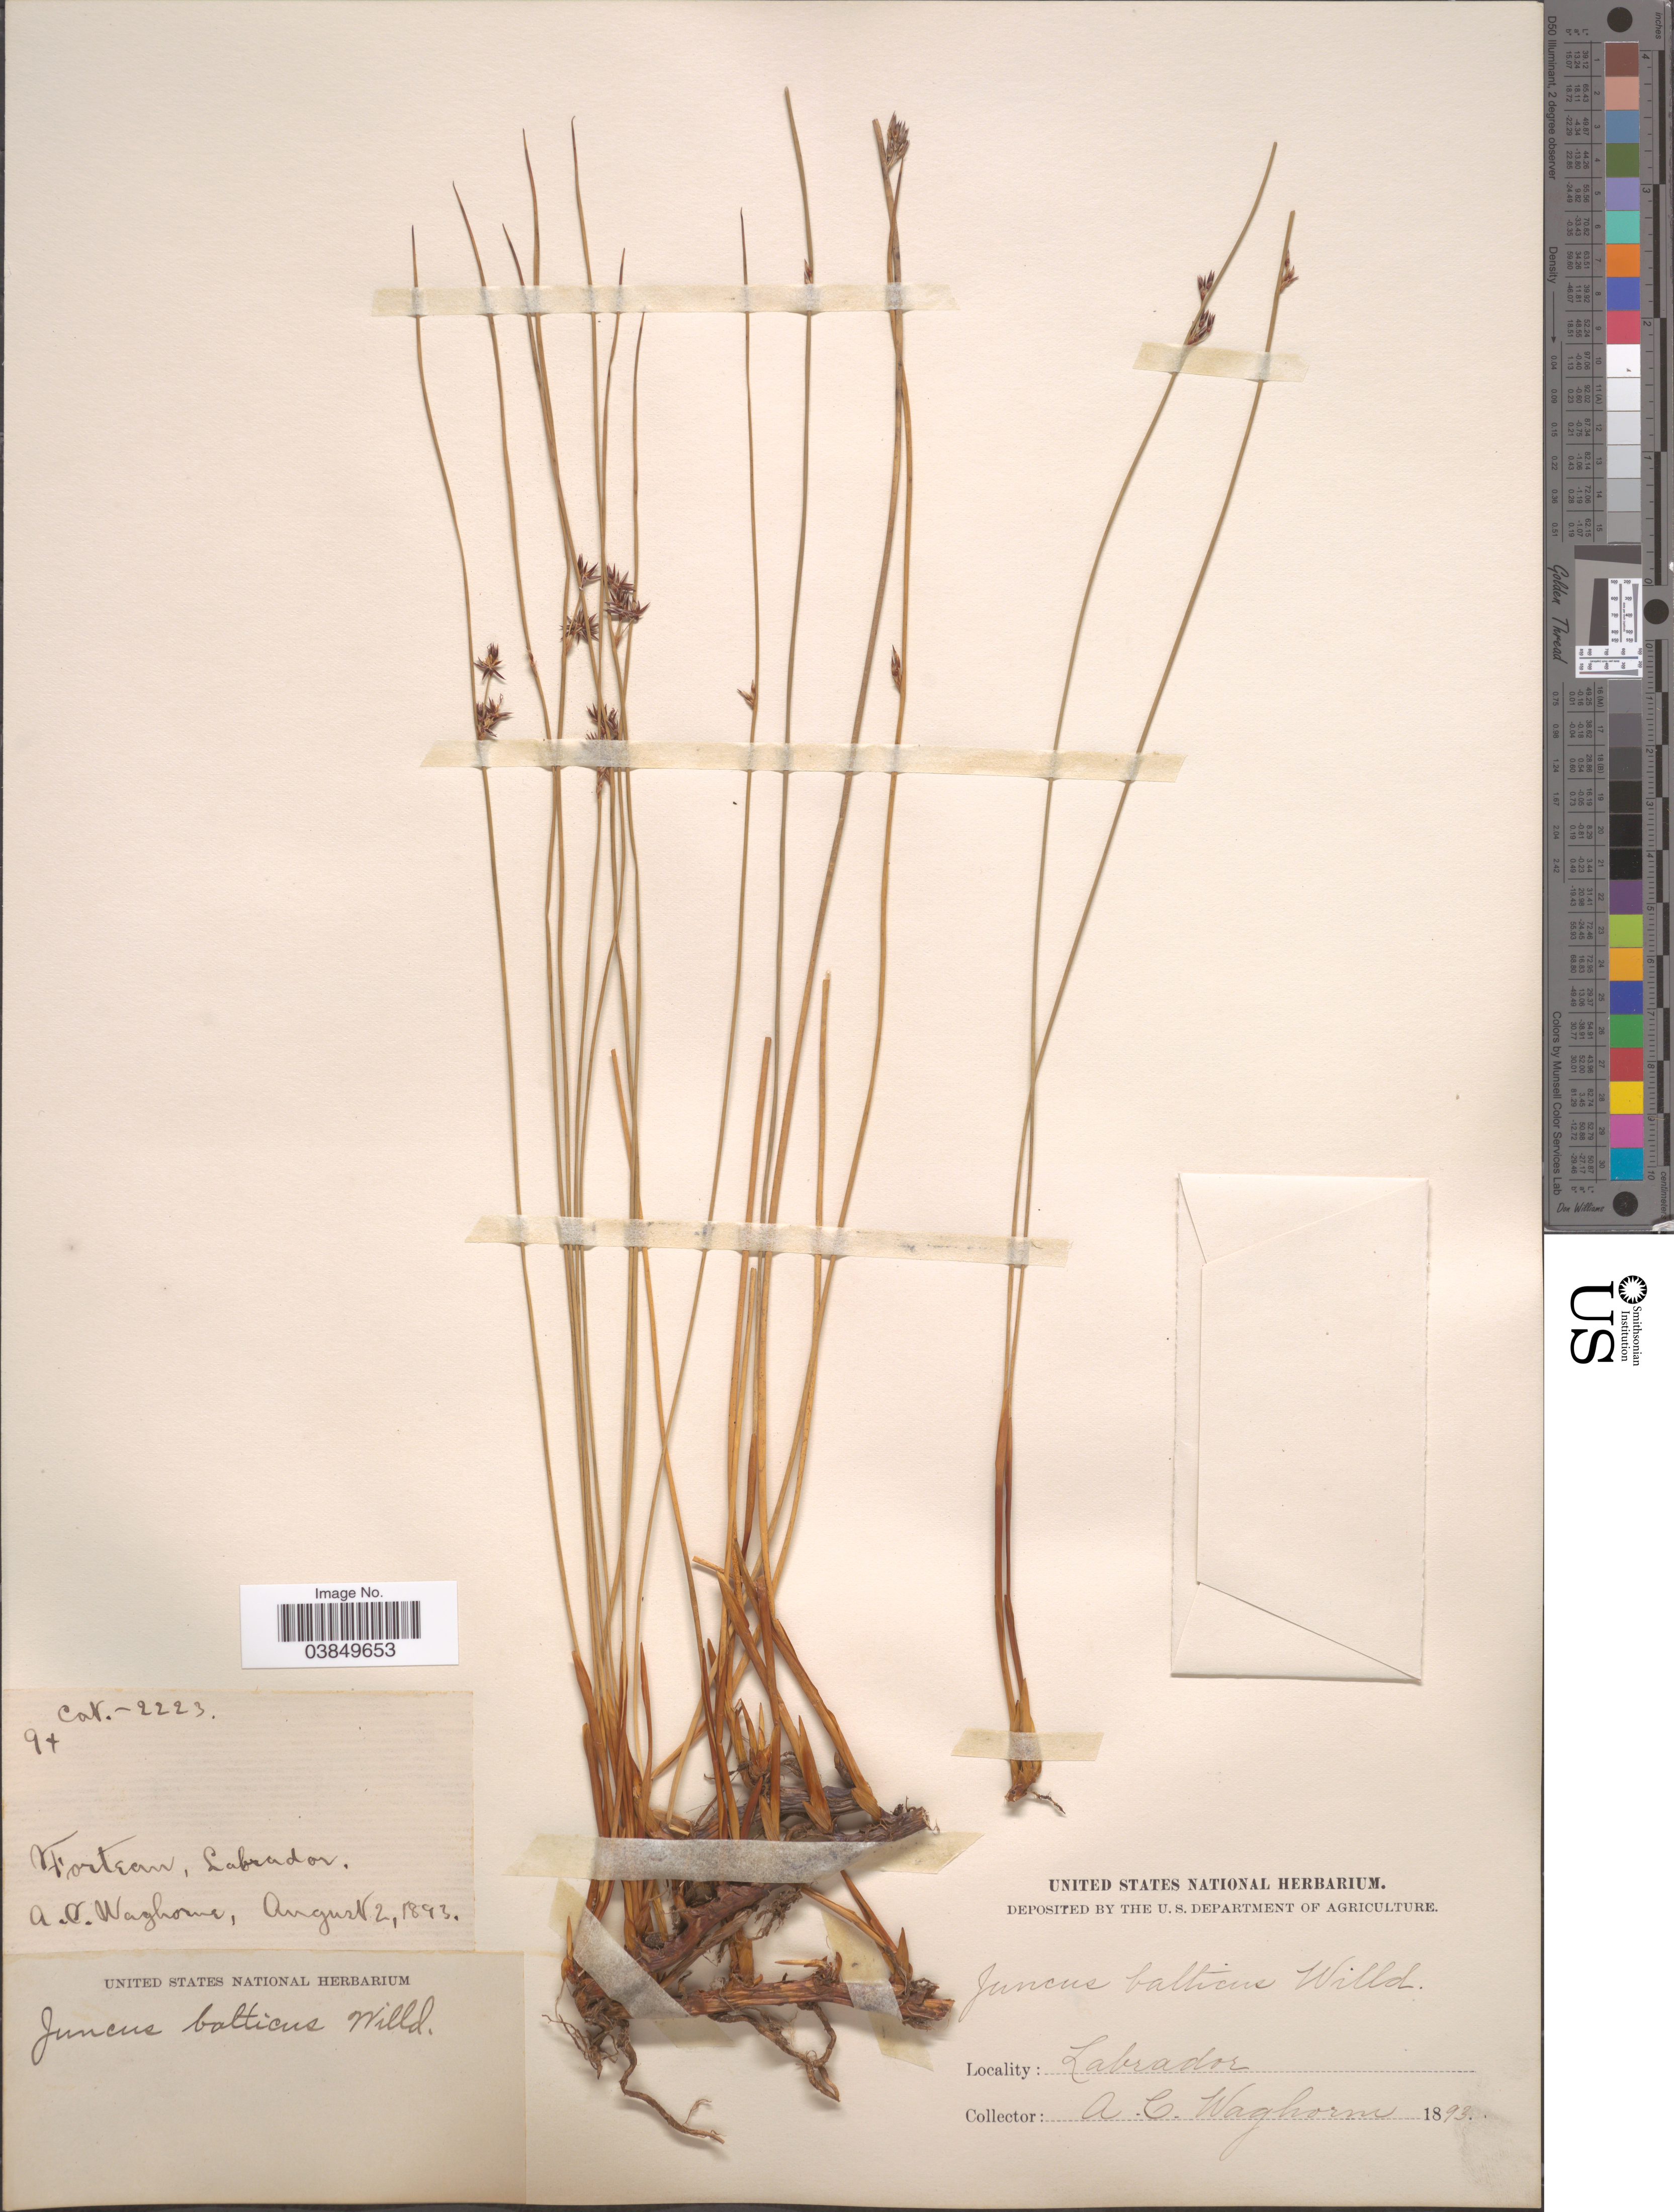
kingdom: Plantae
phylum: Tracheophyta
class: Liliopsida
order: Poales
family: Juncaceae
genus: Juncus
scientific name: Juncus balticus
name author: Willd.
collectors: A. Waghorne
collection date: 1893-08-02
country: Canada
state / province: Newfoundland and Labrador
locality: Fortean, Labrador.